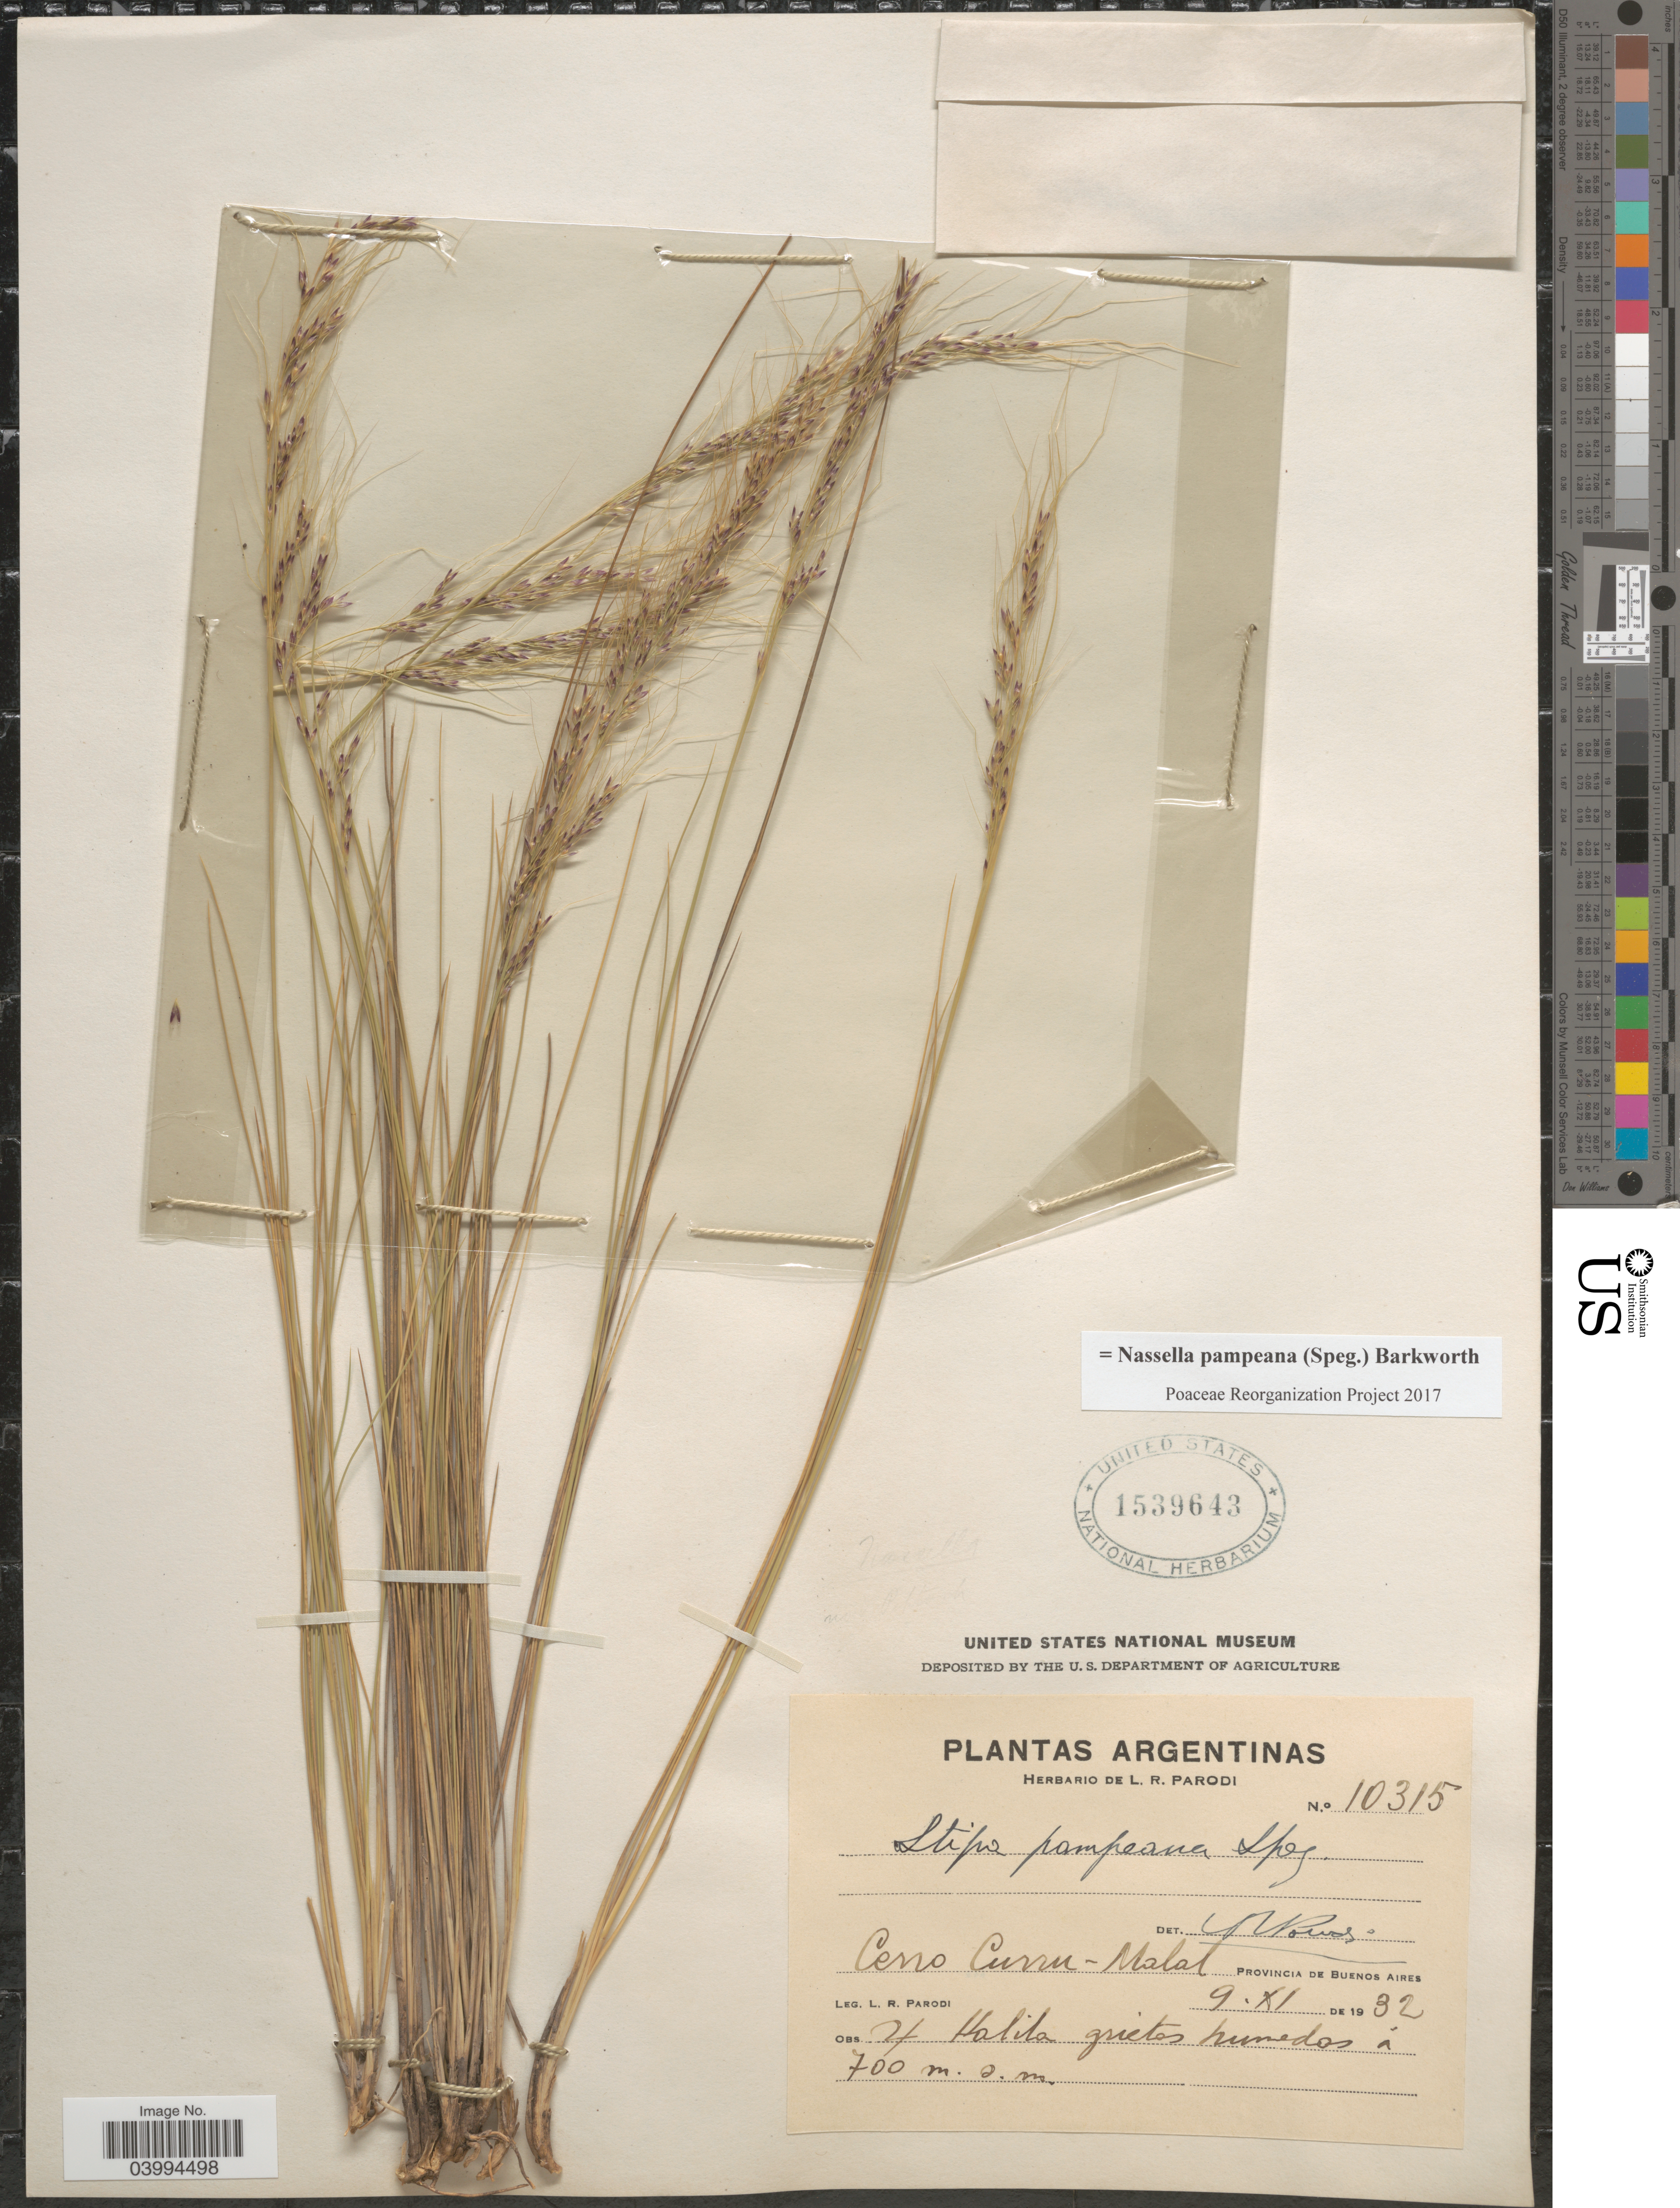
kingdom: Plantae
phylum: Tracheophyta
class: Liliopsida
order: Poales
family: Poaceae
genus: Nassella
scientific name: Nassella pampeana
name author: (Speg.) Barkworth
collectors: L. R. Parodi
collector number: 10315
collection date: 1932-11-09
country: Argentina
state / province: Buenos Aires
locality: Cerro Curru-Malal.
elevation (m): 700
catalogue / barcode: US 1539643